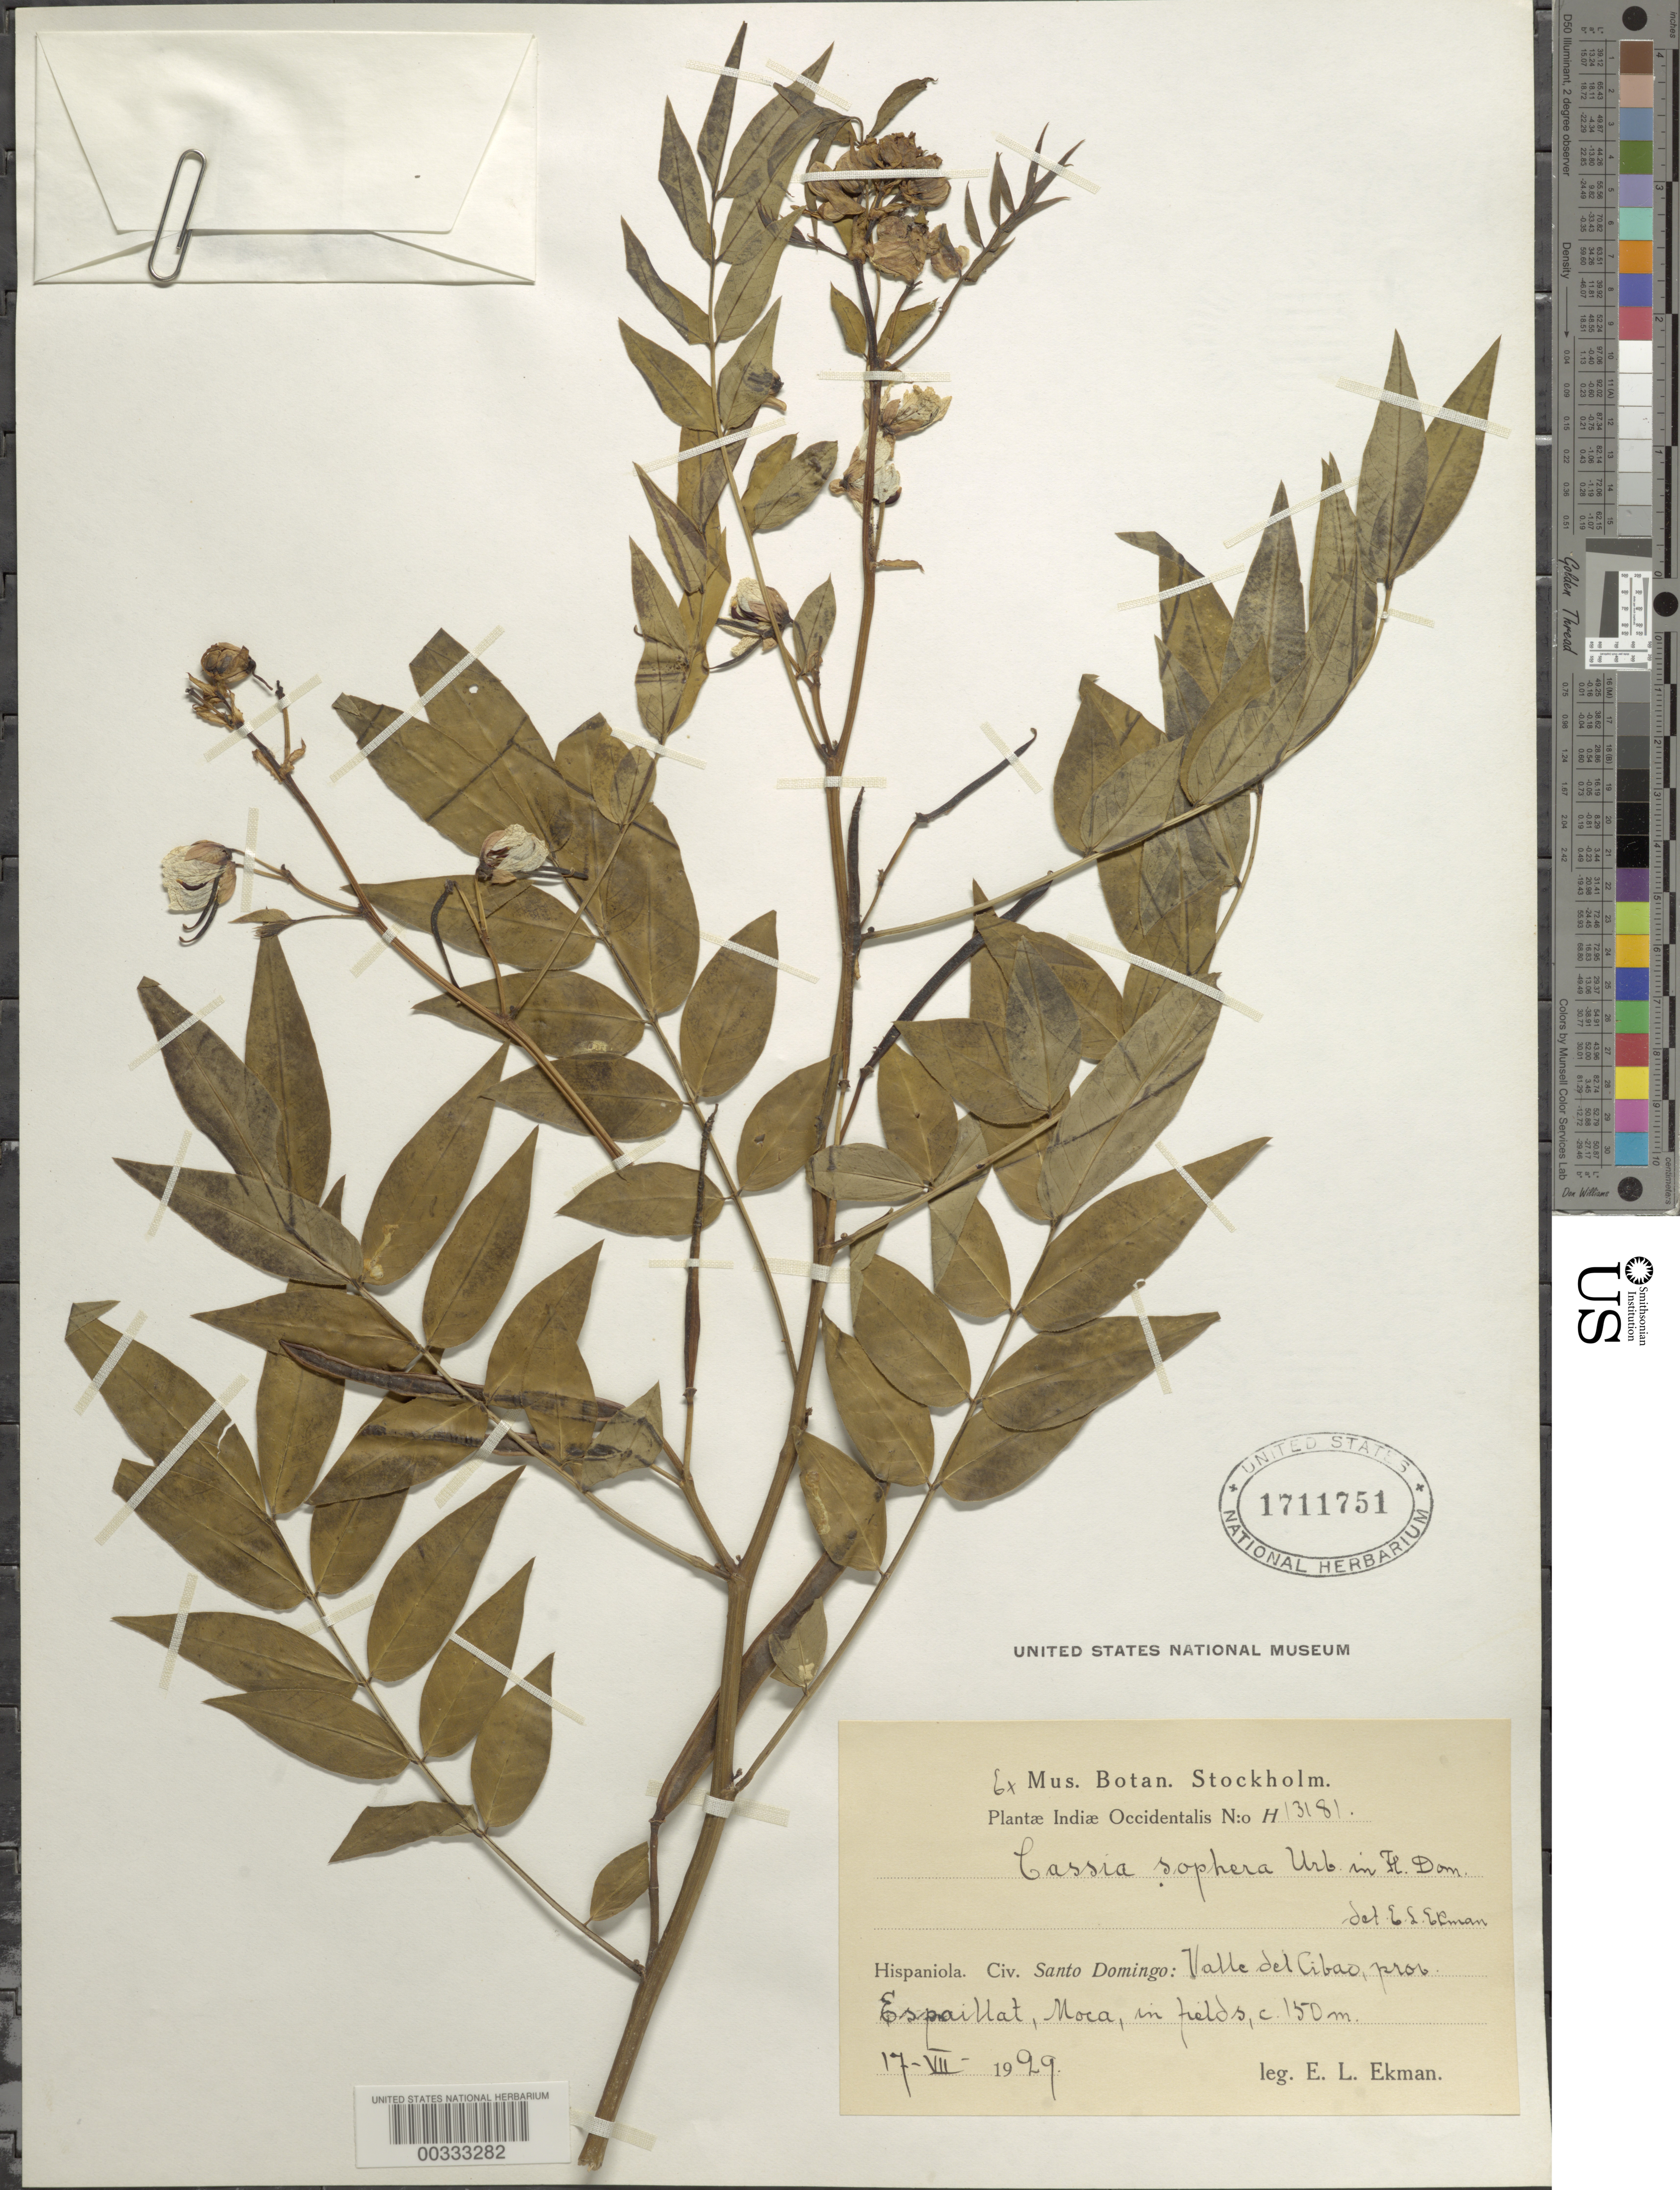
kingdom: Plantae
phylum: Tracheophyta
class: Magnoliopsida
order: Fabales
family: Fabaceae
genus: Senna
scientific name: Senna sophera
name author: (L.) Roxb.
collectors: E. L. Ekman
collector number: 13181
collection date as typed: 17 Jul 1929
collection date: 1929-07-17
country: Dominican Republic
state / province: Espaillat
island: Hispaniola Island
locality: Valle del cibao, maco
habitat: In fields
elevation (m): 150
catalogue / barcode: US 1711751